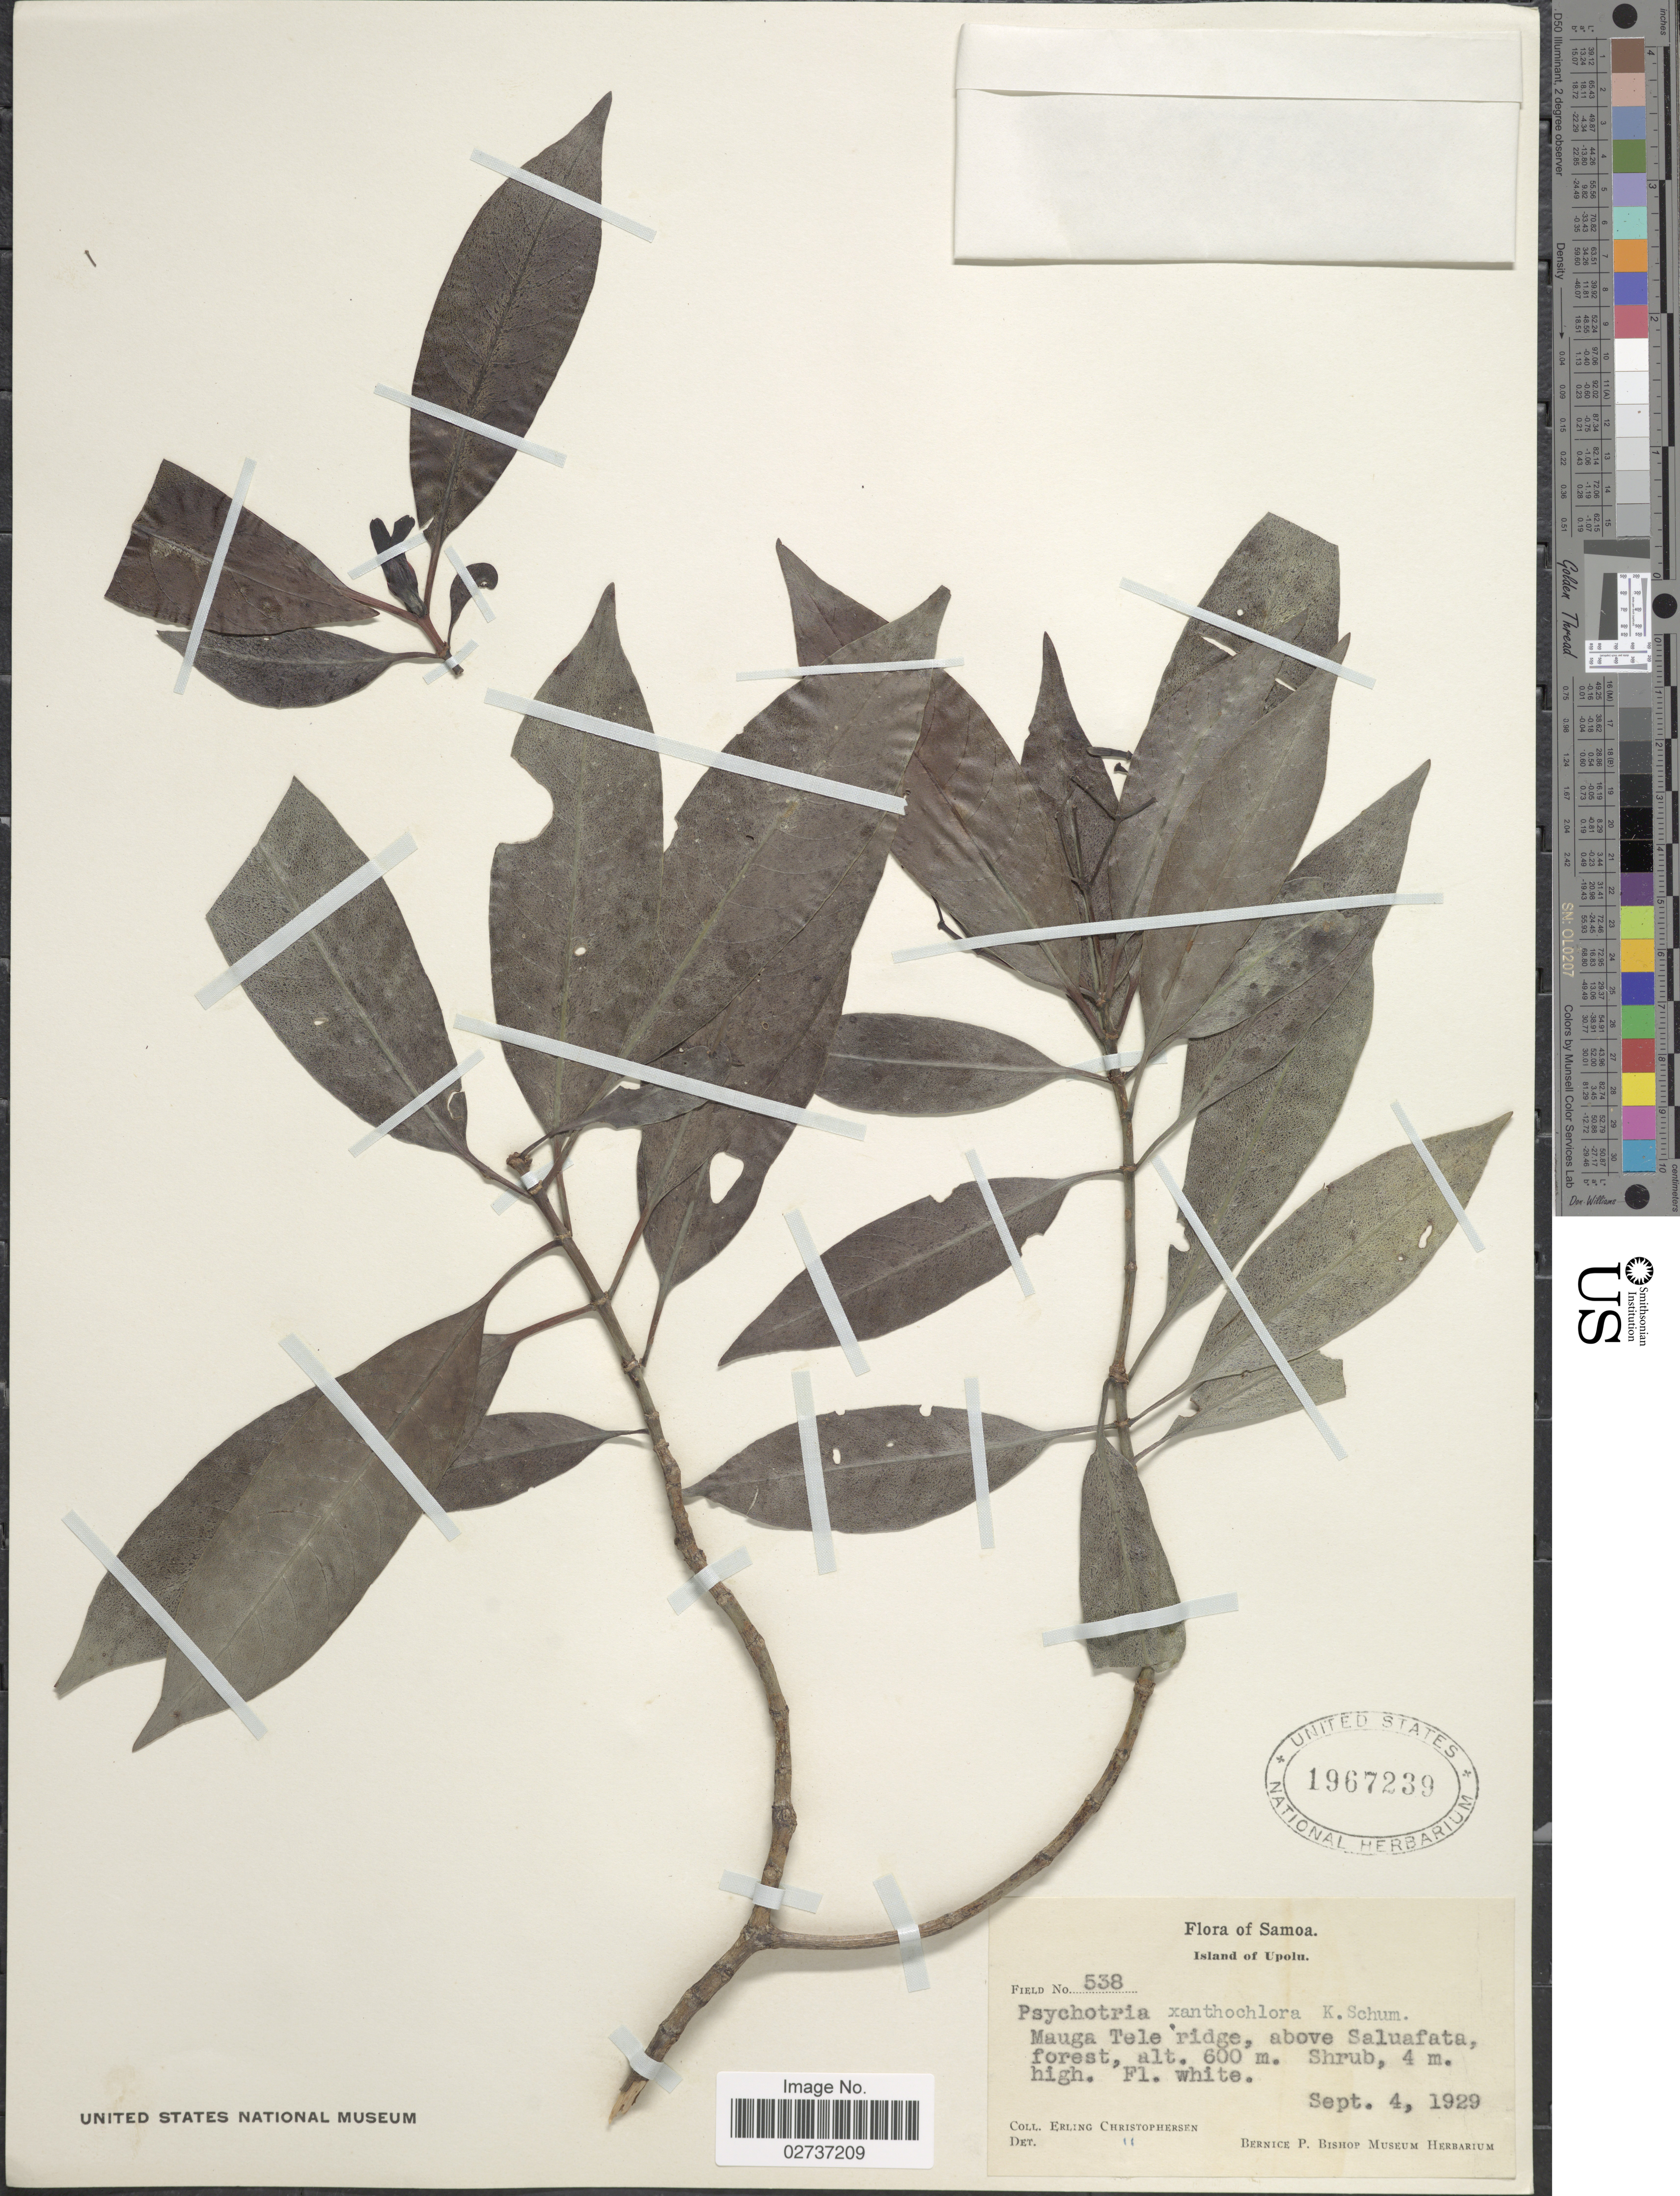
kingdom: Plantae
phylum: Tracheophyta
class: Magnoliopsida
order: Gentianales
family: Rubiaceae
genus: Psychotria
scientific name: Psychotria xanthochlora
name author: K. Schum.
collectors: E. Christophersen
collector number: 538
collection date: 1929-09-04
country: Samoa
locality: Island of Upolu, Mauga Tele Ridge, above Saluafata, forest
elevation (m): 600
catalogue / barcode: US 1967239